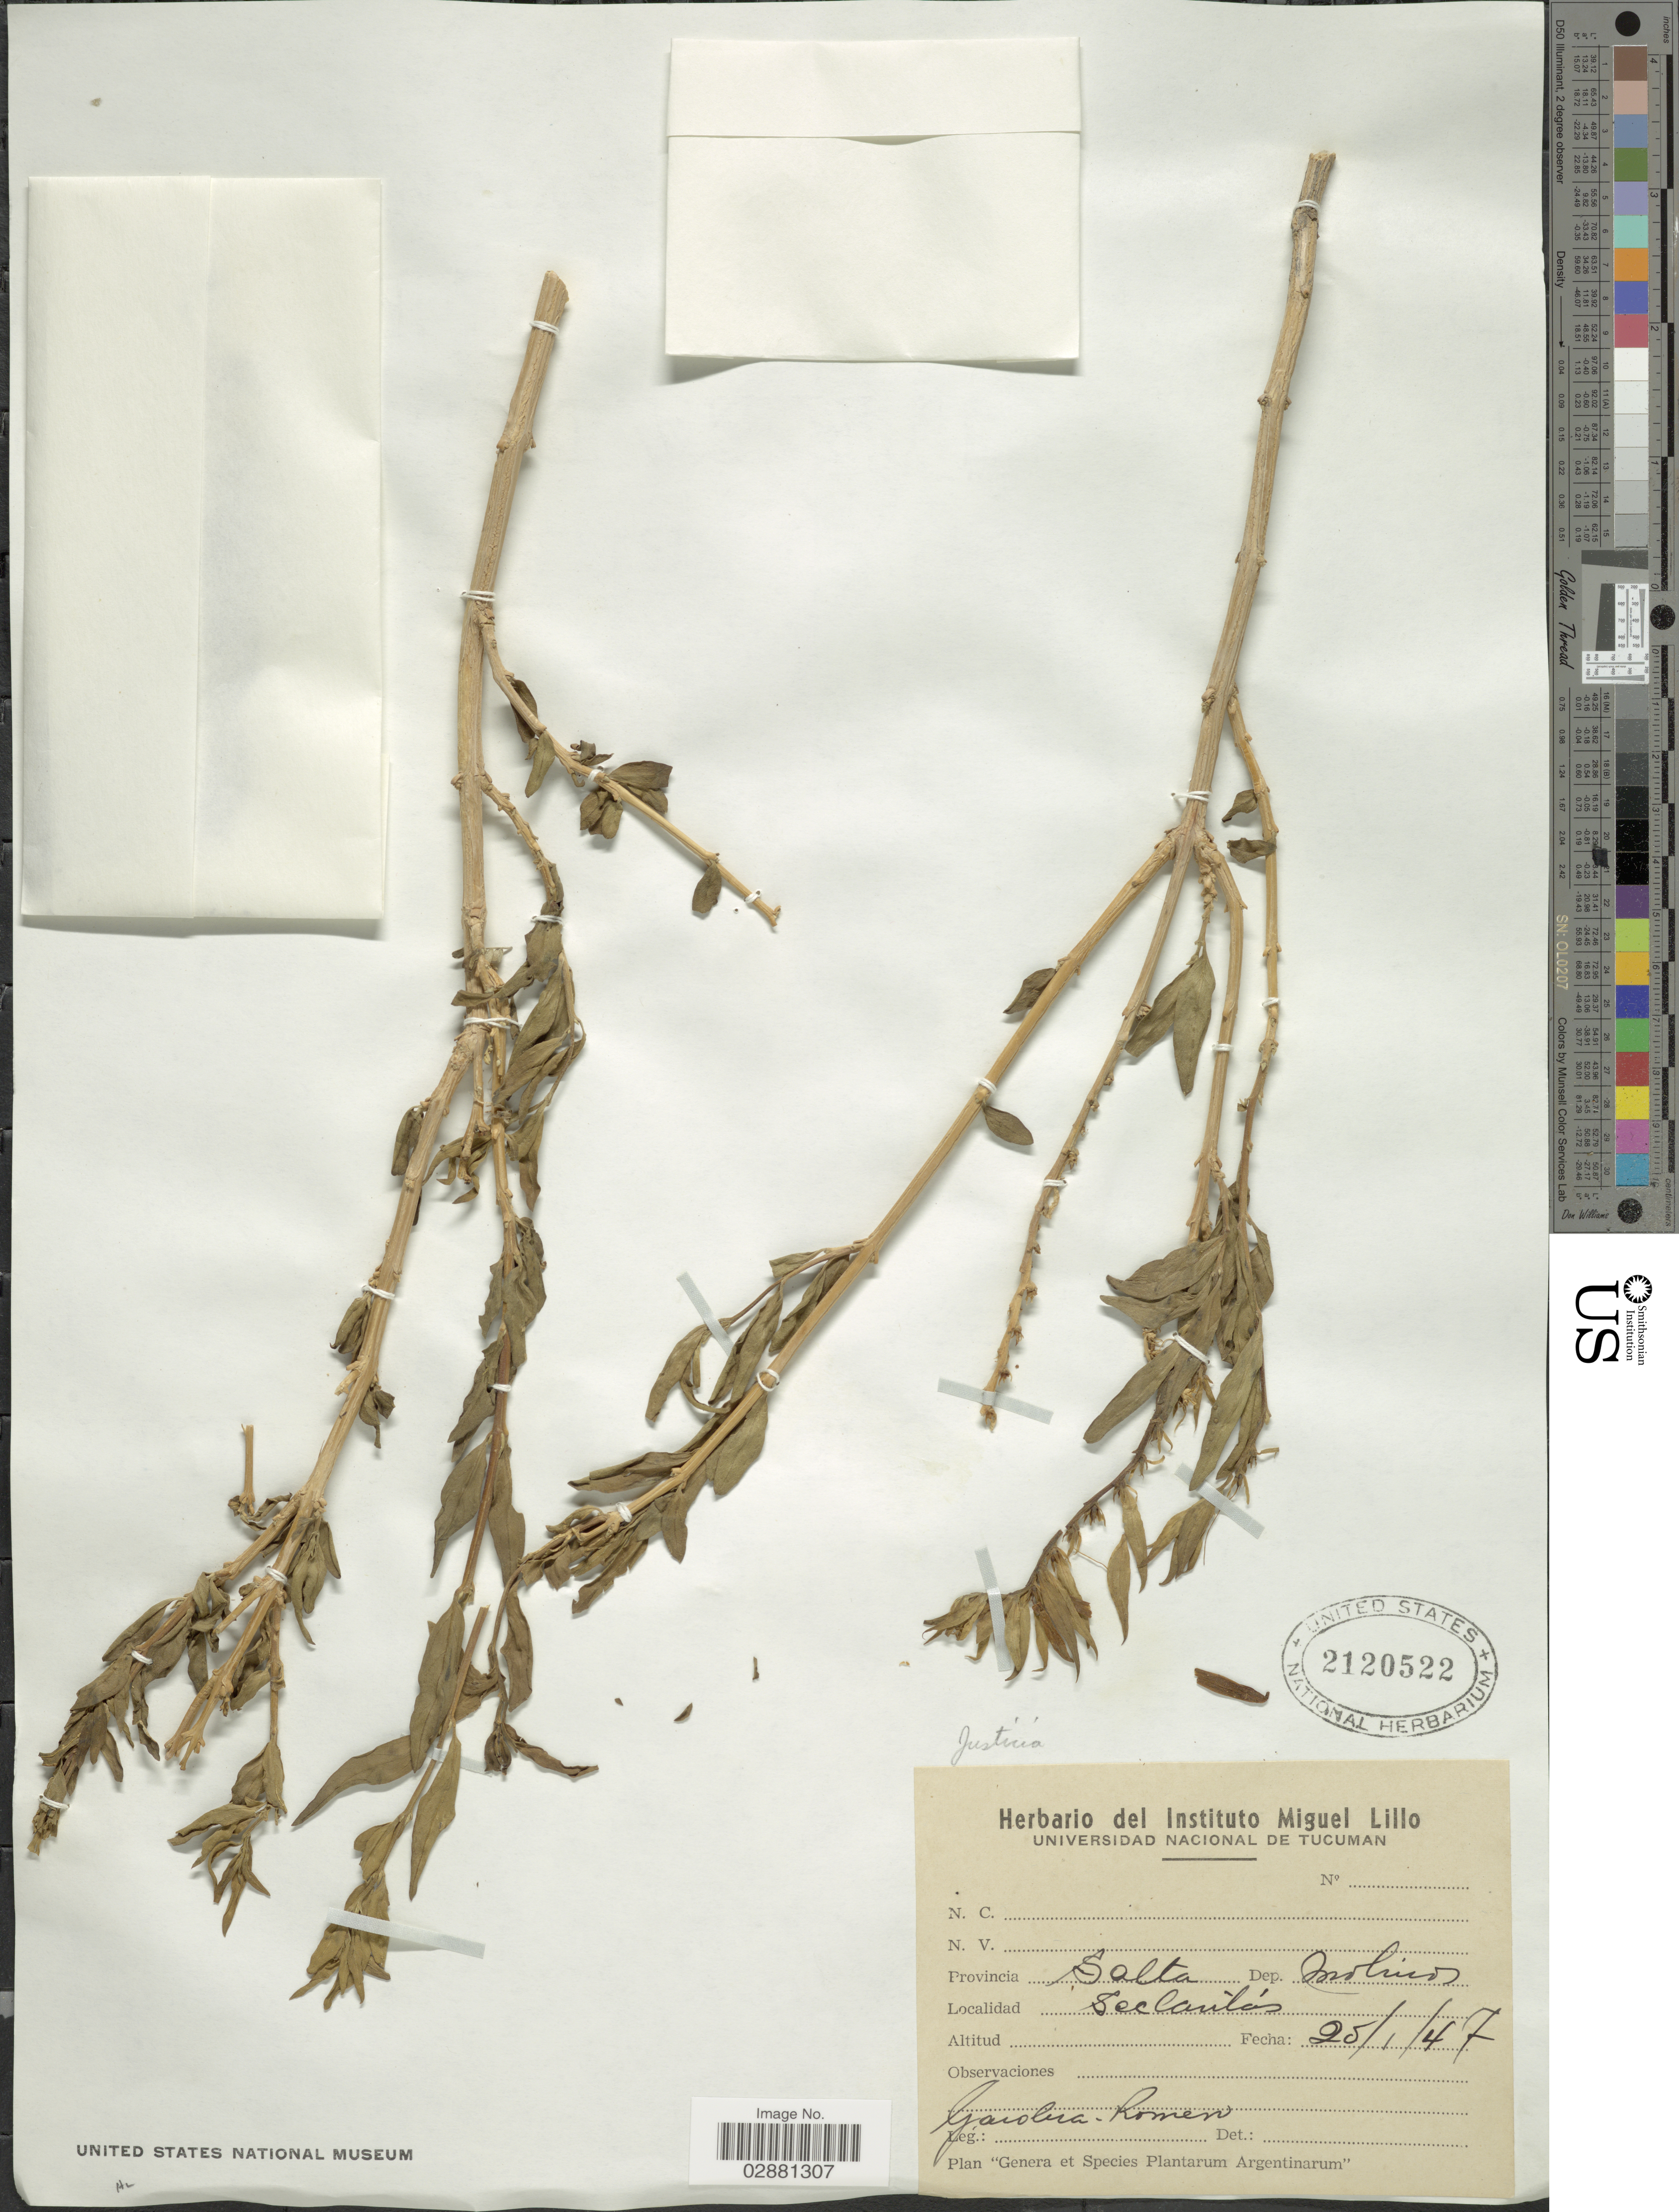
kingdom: Plantae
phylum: Tracheophyta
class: Magnoliopsida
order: Lamiales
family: Acanthaceae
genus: Justicia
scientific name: Justicia xylosteoides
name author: Griseb.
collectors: Garolera-Romen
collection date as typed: Transcribed d/m/y: 25/1/47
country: Argentina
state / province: Salta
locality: Dep. Molinos, Seclantás.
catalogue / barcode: US 2120522